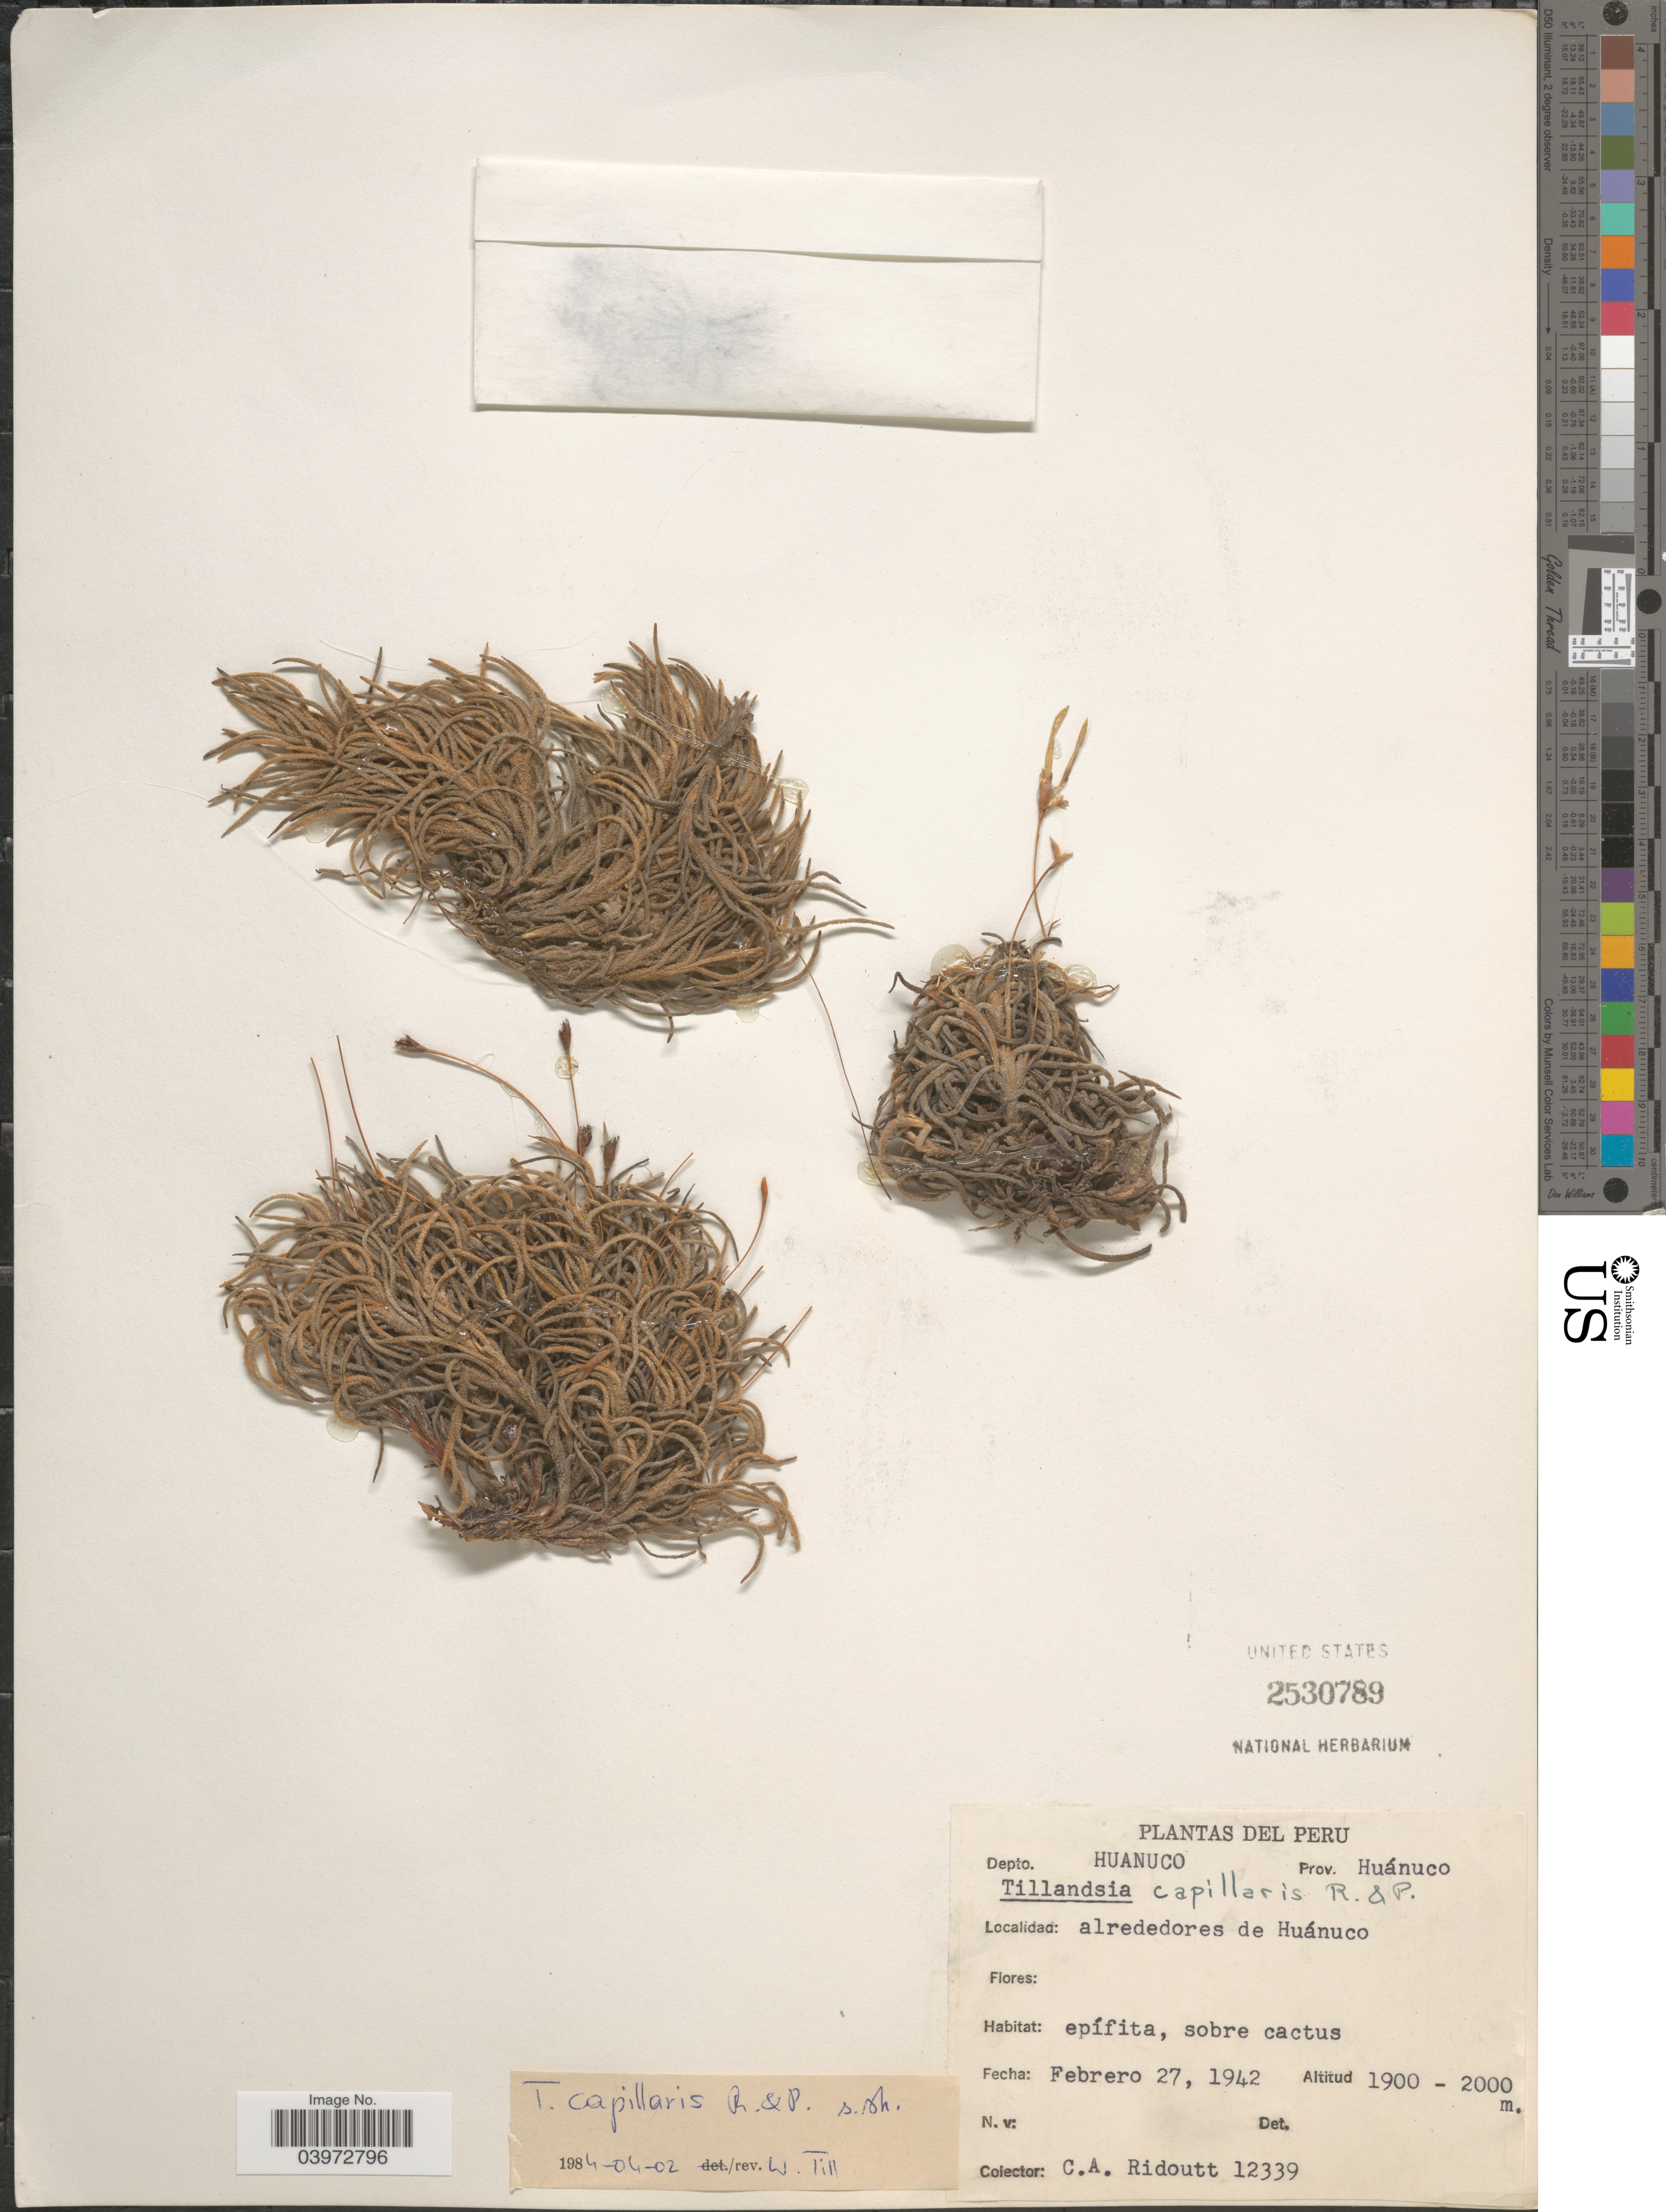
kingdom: Plantae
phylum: Tracheophyta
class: Liliopsida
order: Poales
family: Bromeliaceae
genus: Tillandsia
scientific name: Tillandsia capillaris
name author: Ruiz & Pav.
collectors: C. Ridoutt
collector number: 12339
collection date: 1942-02-27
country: Peru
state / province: Huánuco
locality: Depto. Huanuco. Alrededores de Huánuco.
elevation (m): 1900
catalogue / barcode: US 2530789